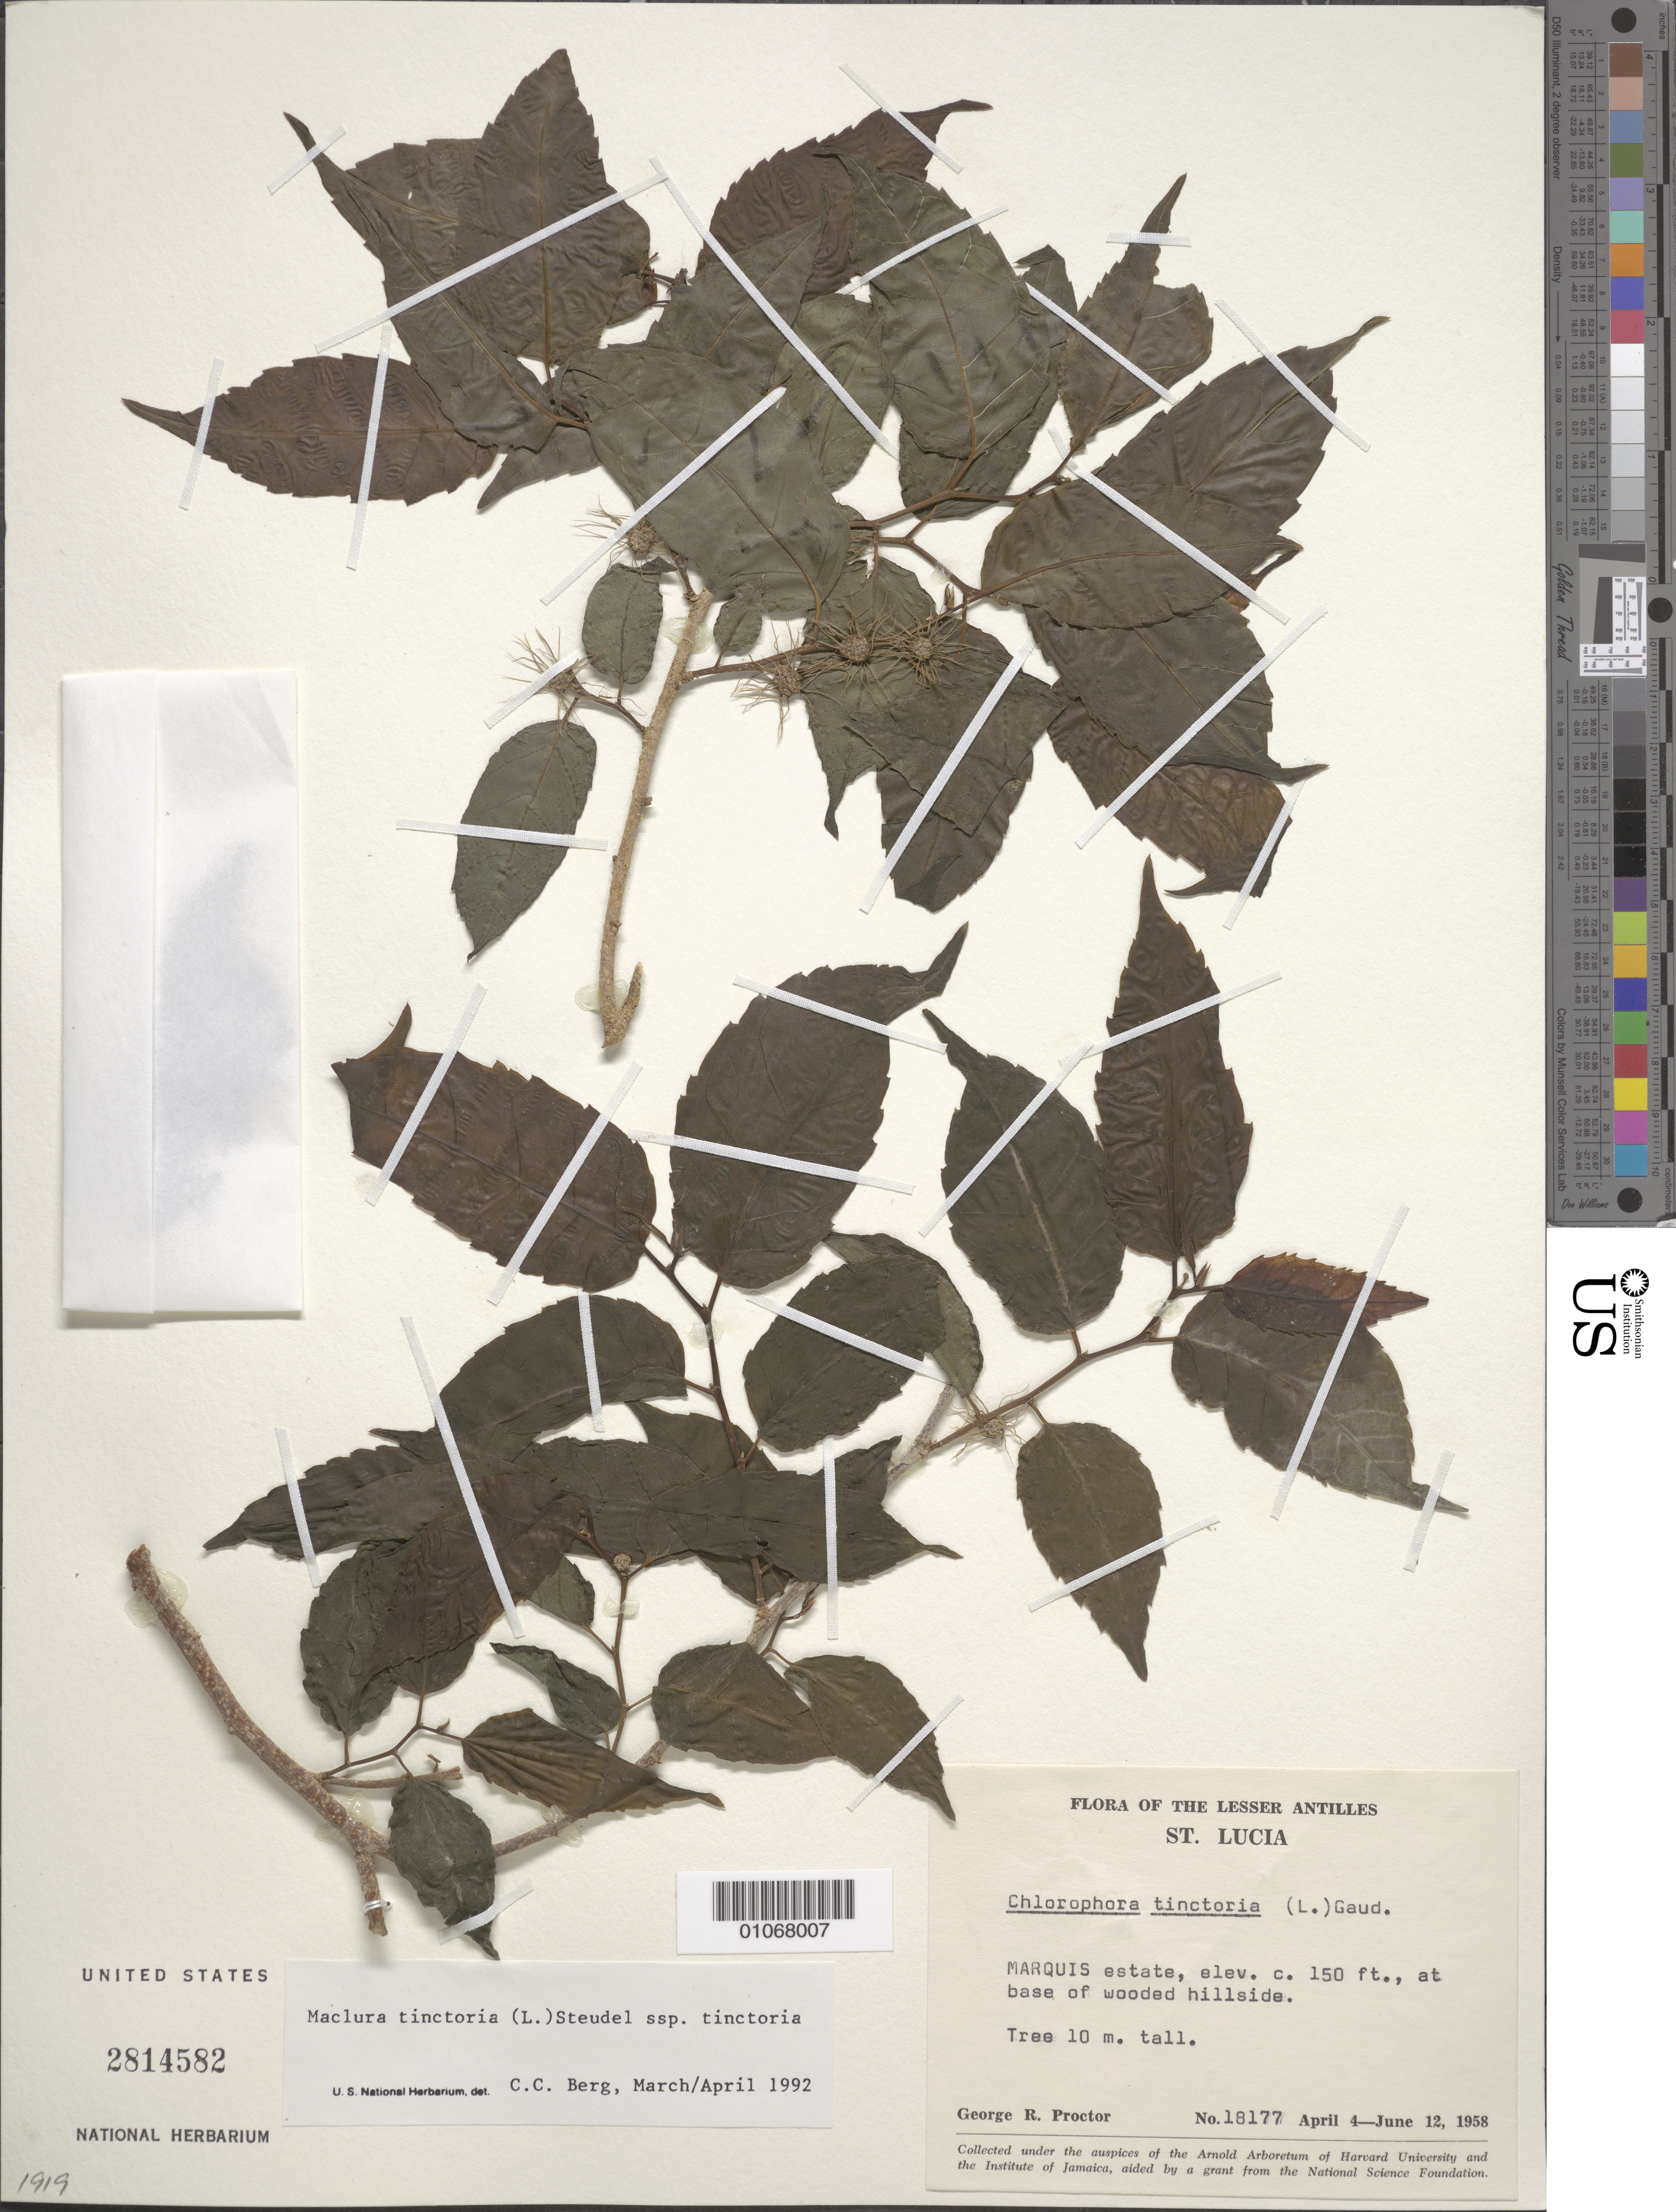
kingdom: Plantae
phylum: Tracheophyta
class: Magnoliopsida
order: Rosales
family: Moraceae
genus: Maclura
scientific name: Maclura tinctoria subsp. tinctoria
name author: (L.) D. Don ex Steud.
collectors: G. R. Proctor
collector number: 18177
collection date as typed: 04 Apr 1958 to 12 Jul 1958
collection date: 1958-04-04/1958-07-12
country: St. Lucia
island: St. Lucia I.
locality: Marquis estate.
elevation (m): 46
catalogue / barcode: US 2814582